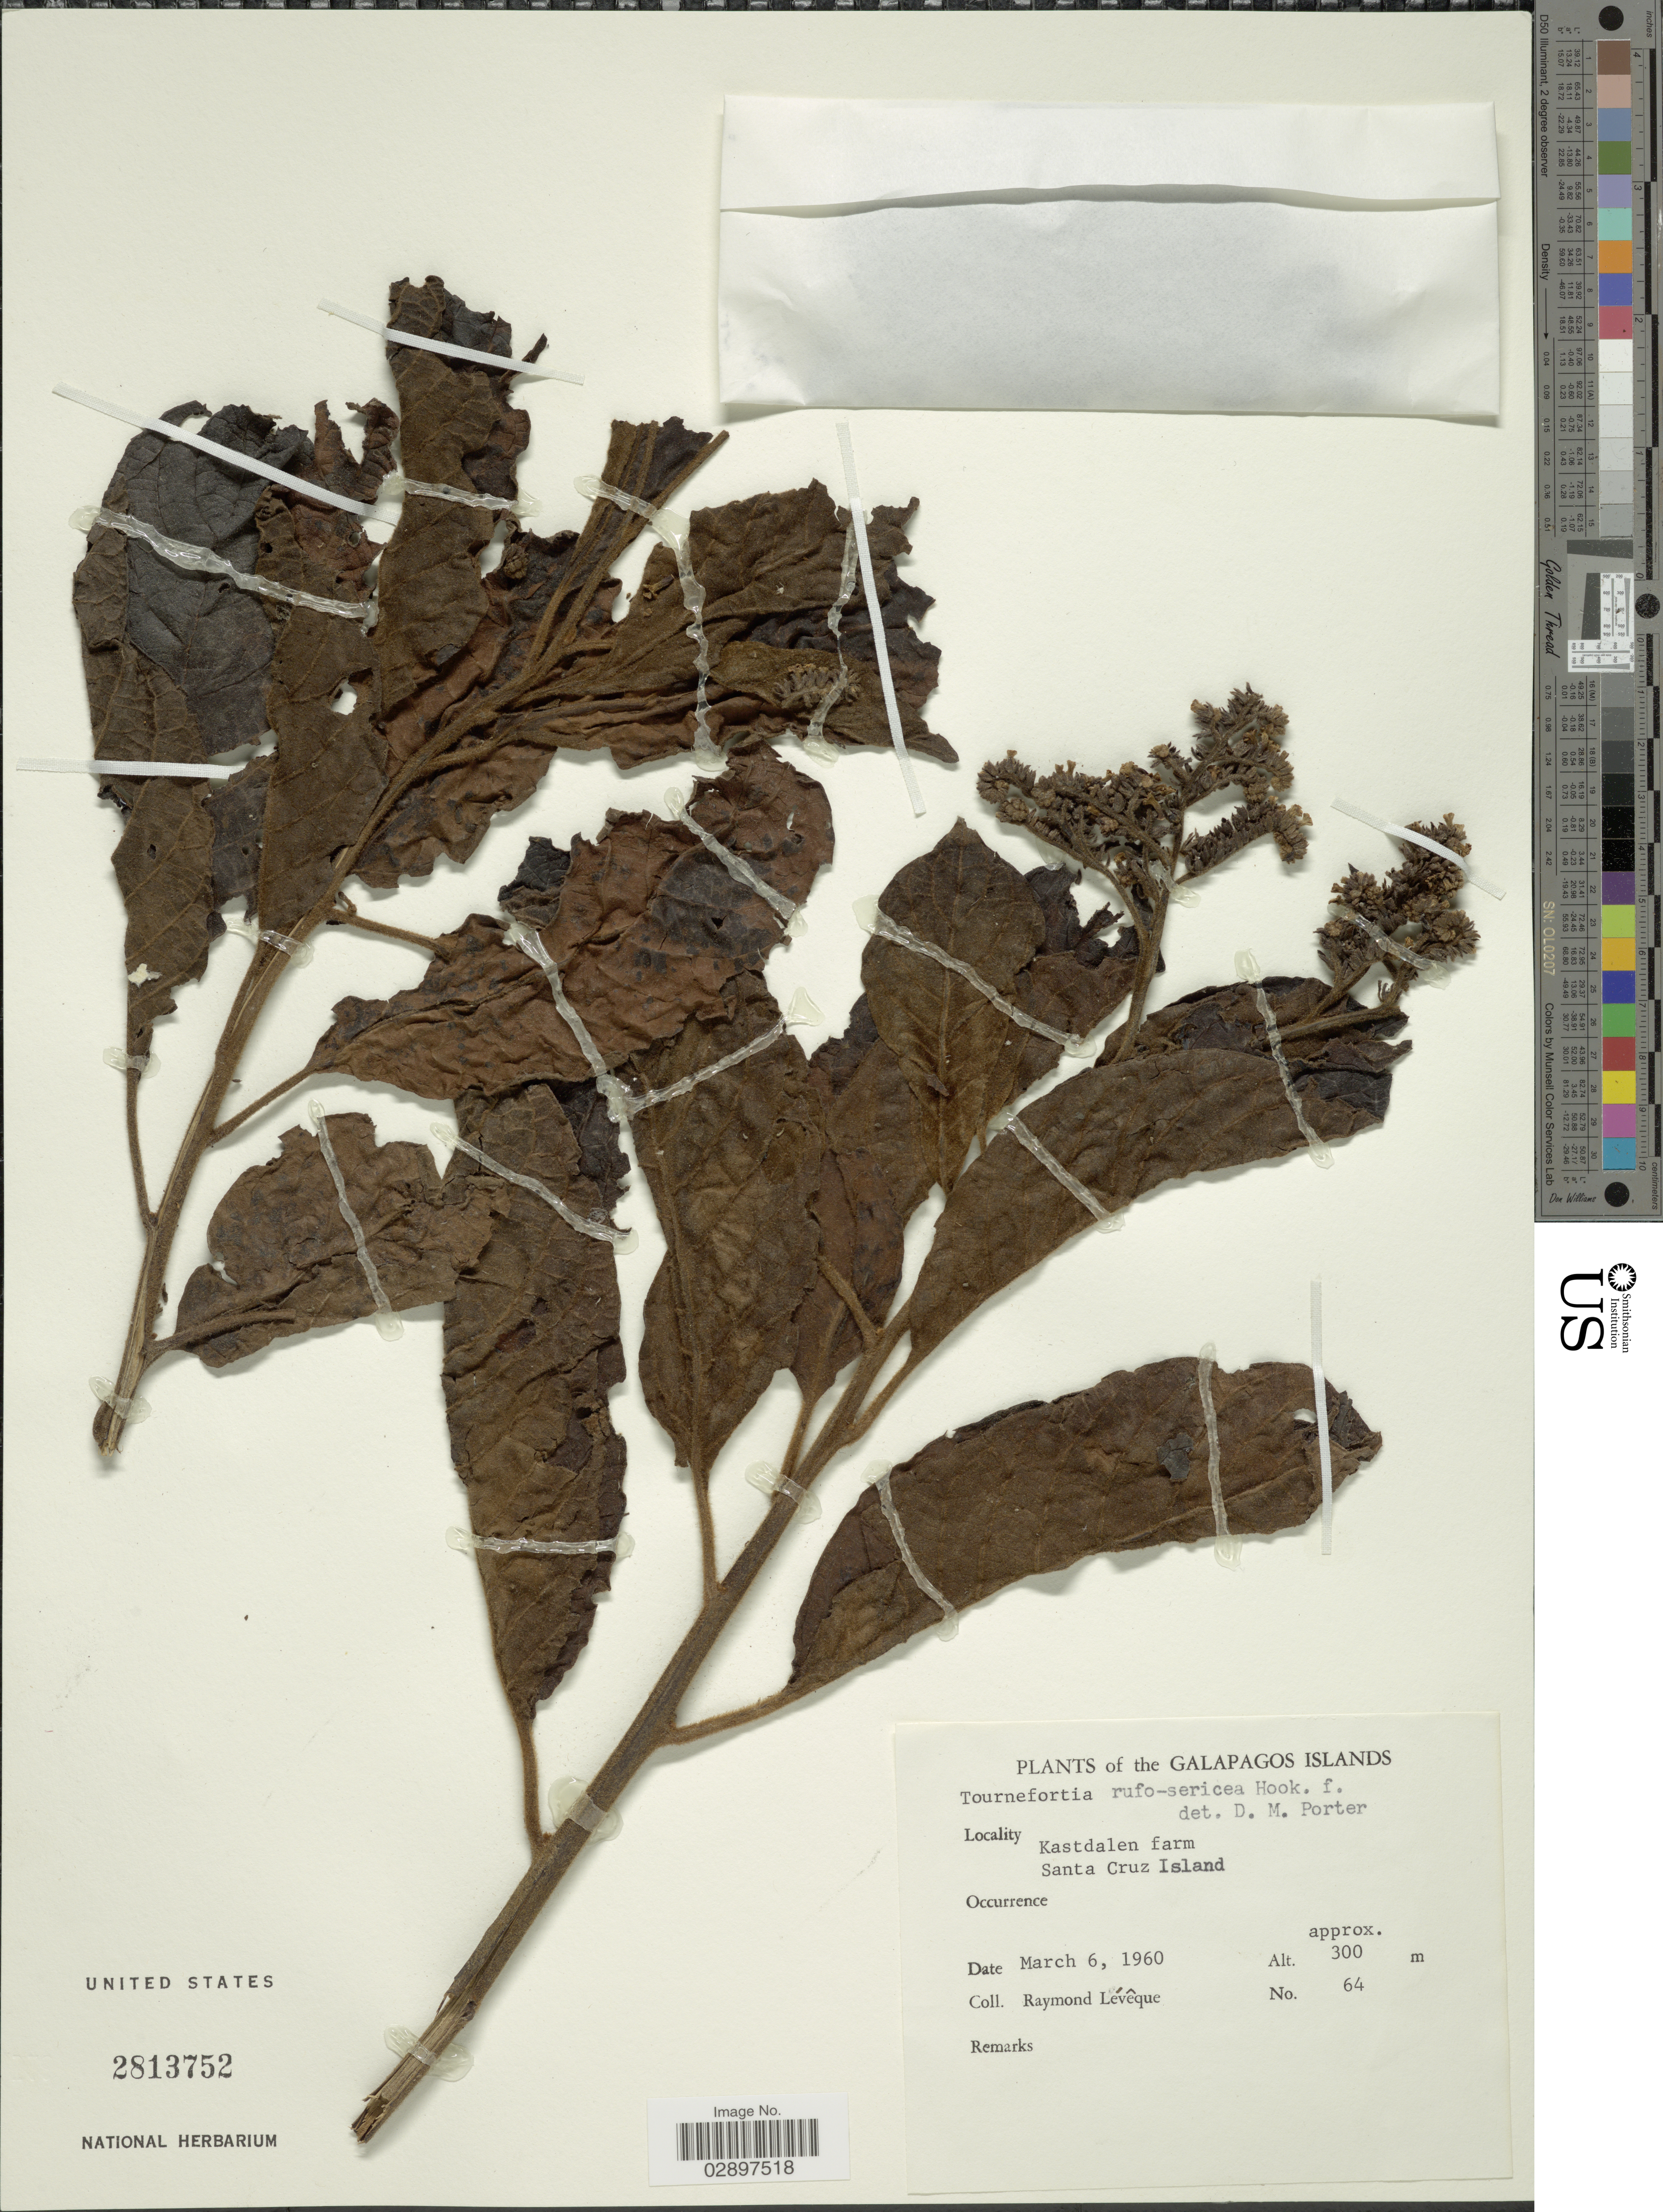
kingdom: Plantae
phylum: Tracheophyta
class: Magnoliopsida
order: Boraginales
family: Heliotropiaceae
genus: Tournefortia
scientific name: Tournefortia rufo-sericea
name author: Hook. f.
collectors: R. Lévêque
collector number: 64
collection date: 1960-03-06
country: Ecuador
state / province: Colón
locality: The Galapagos Islands. Kastdalen farm. Santa Cruz Island.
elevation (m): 300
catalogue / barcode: US 2813752